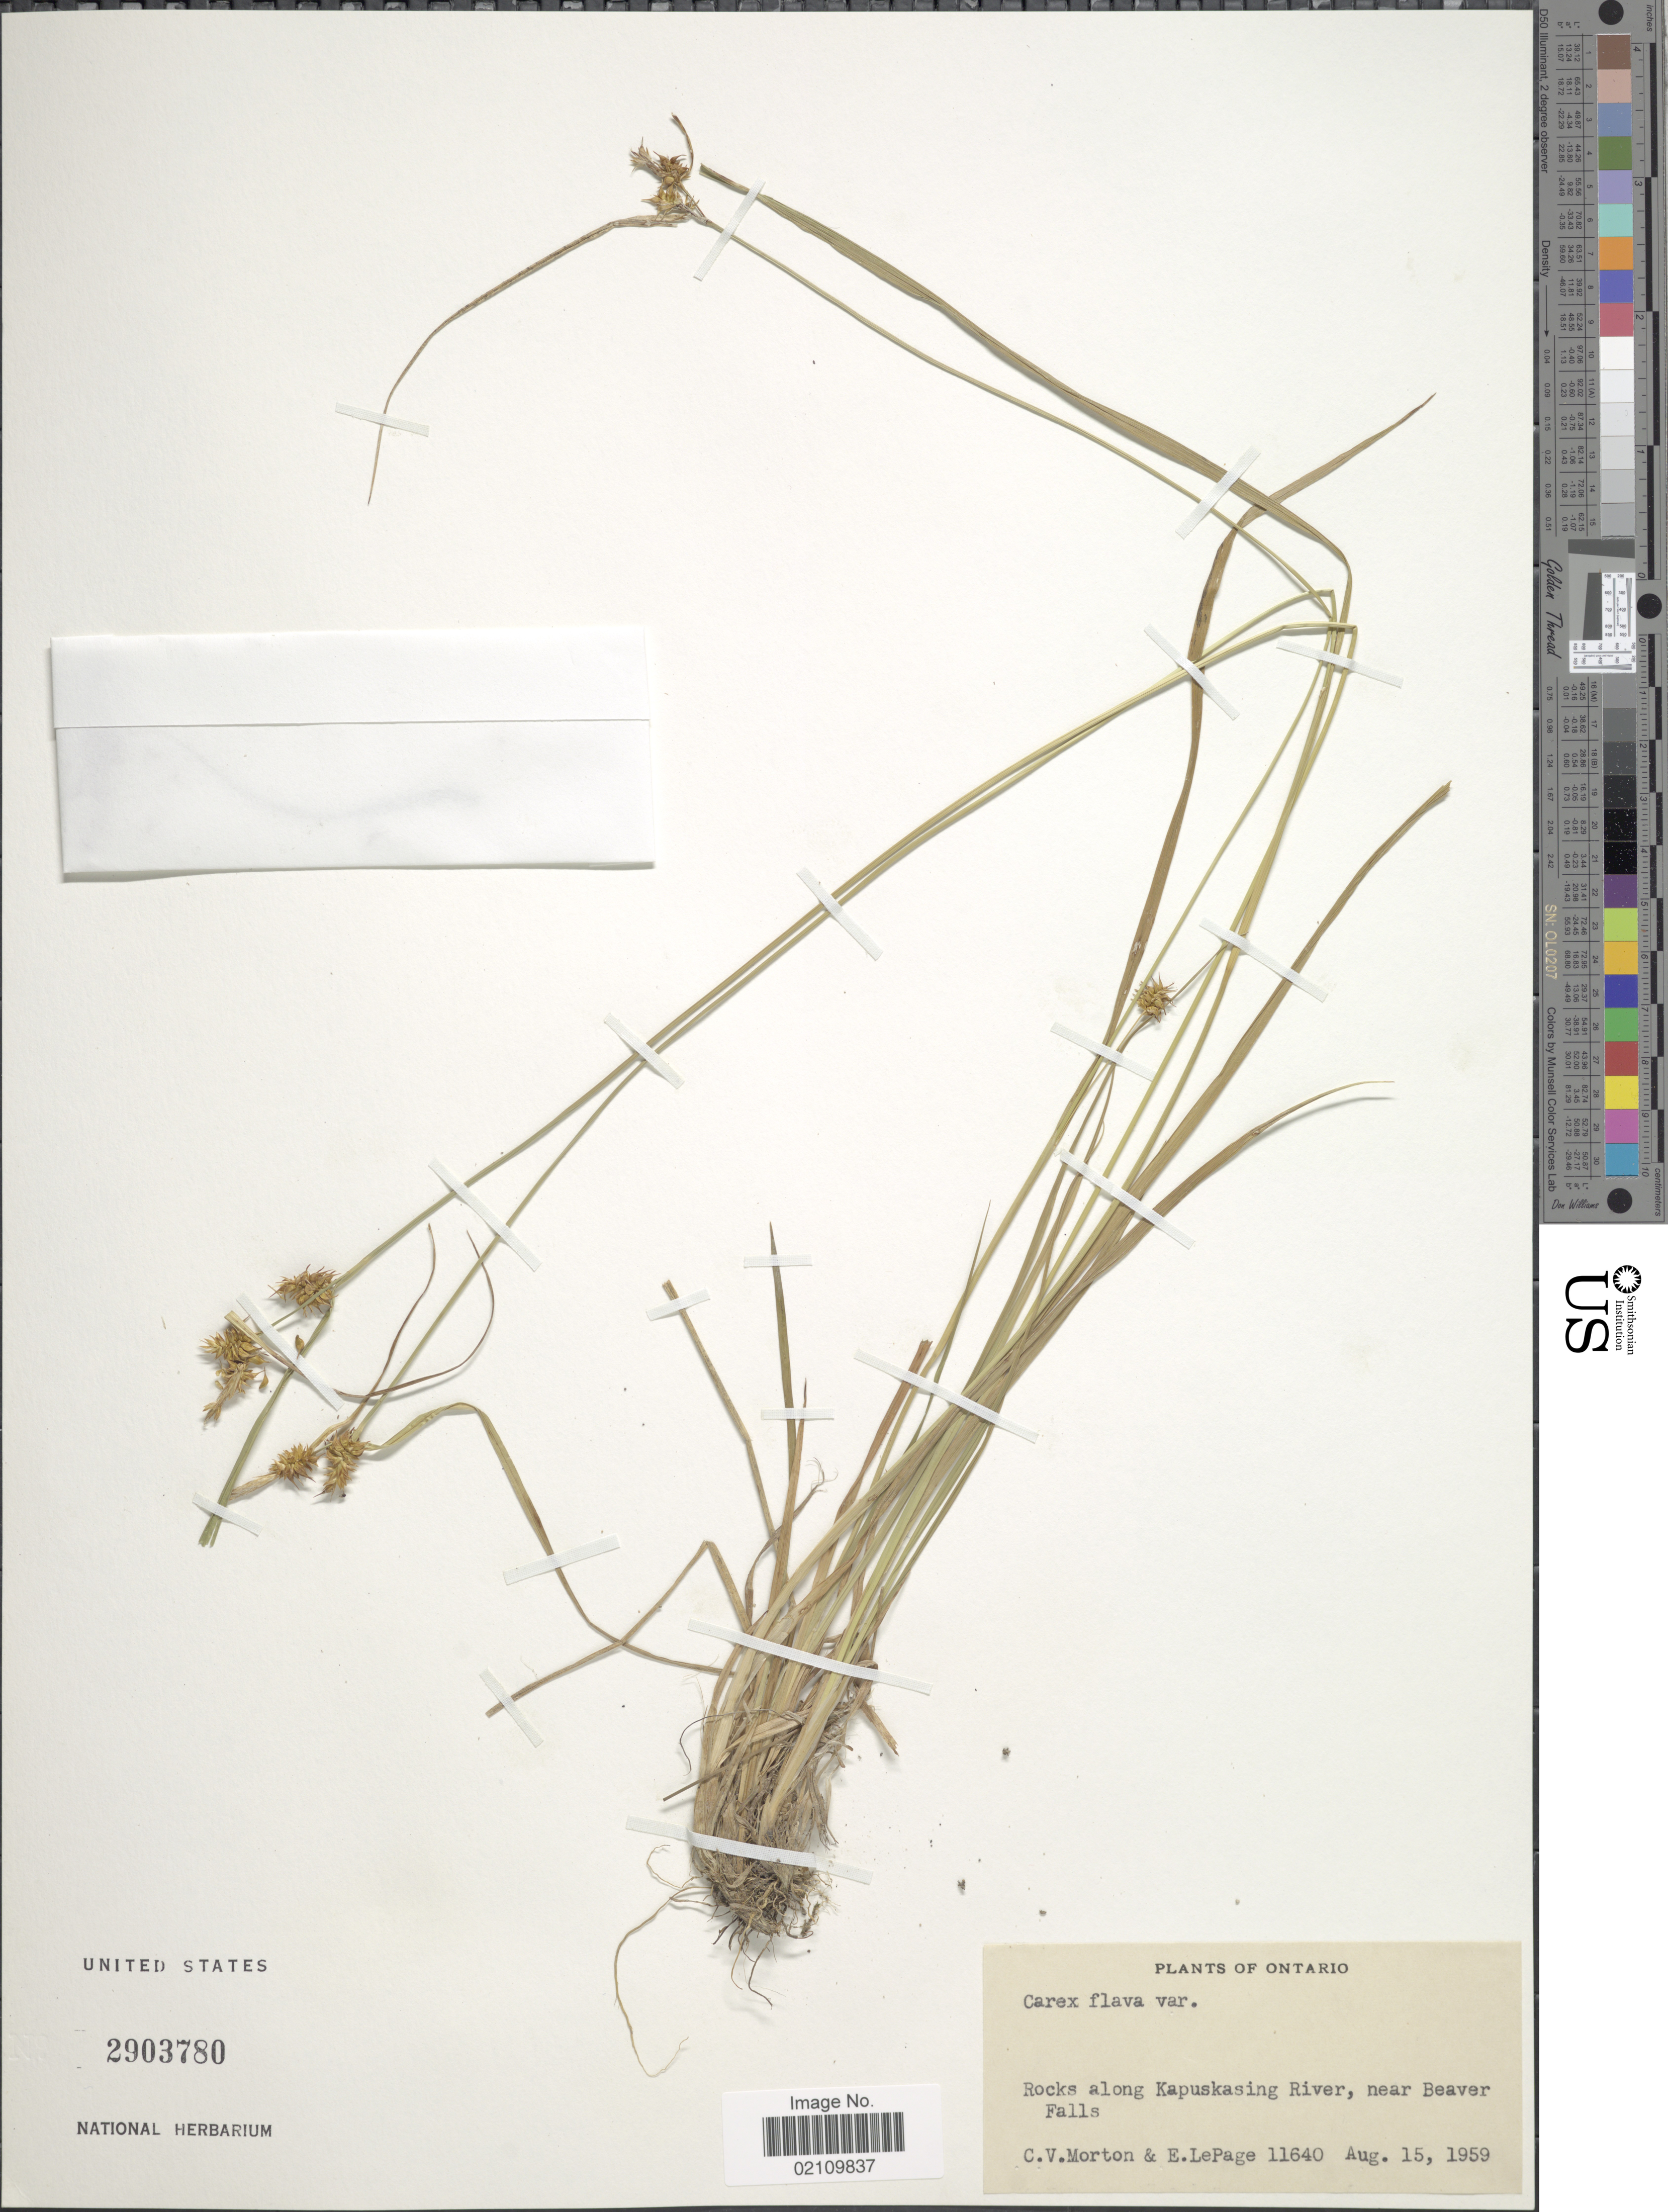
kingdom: Plantae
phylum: Tracheophyta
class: Liliopsida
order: Poales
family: Cyperaceae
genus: Carex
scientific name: Carex flava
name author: L.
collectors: C. V. Morton & E. Lepage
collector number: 11640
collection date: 1959-08-15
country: Canada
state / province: Ontario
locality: Rocks along Kapuskasing River, near Beaver Falls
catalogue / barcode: US 2903780